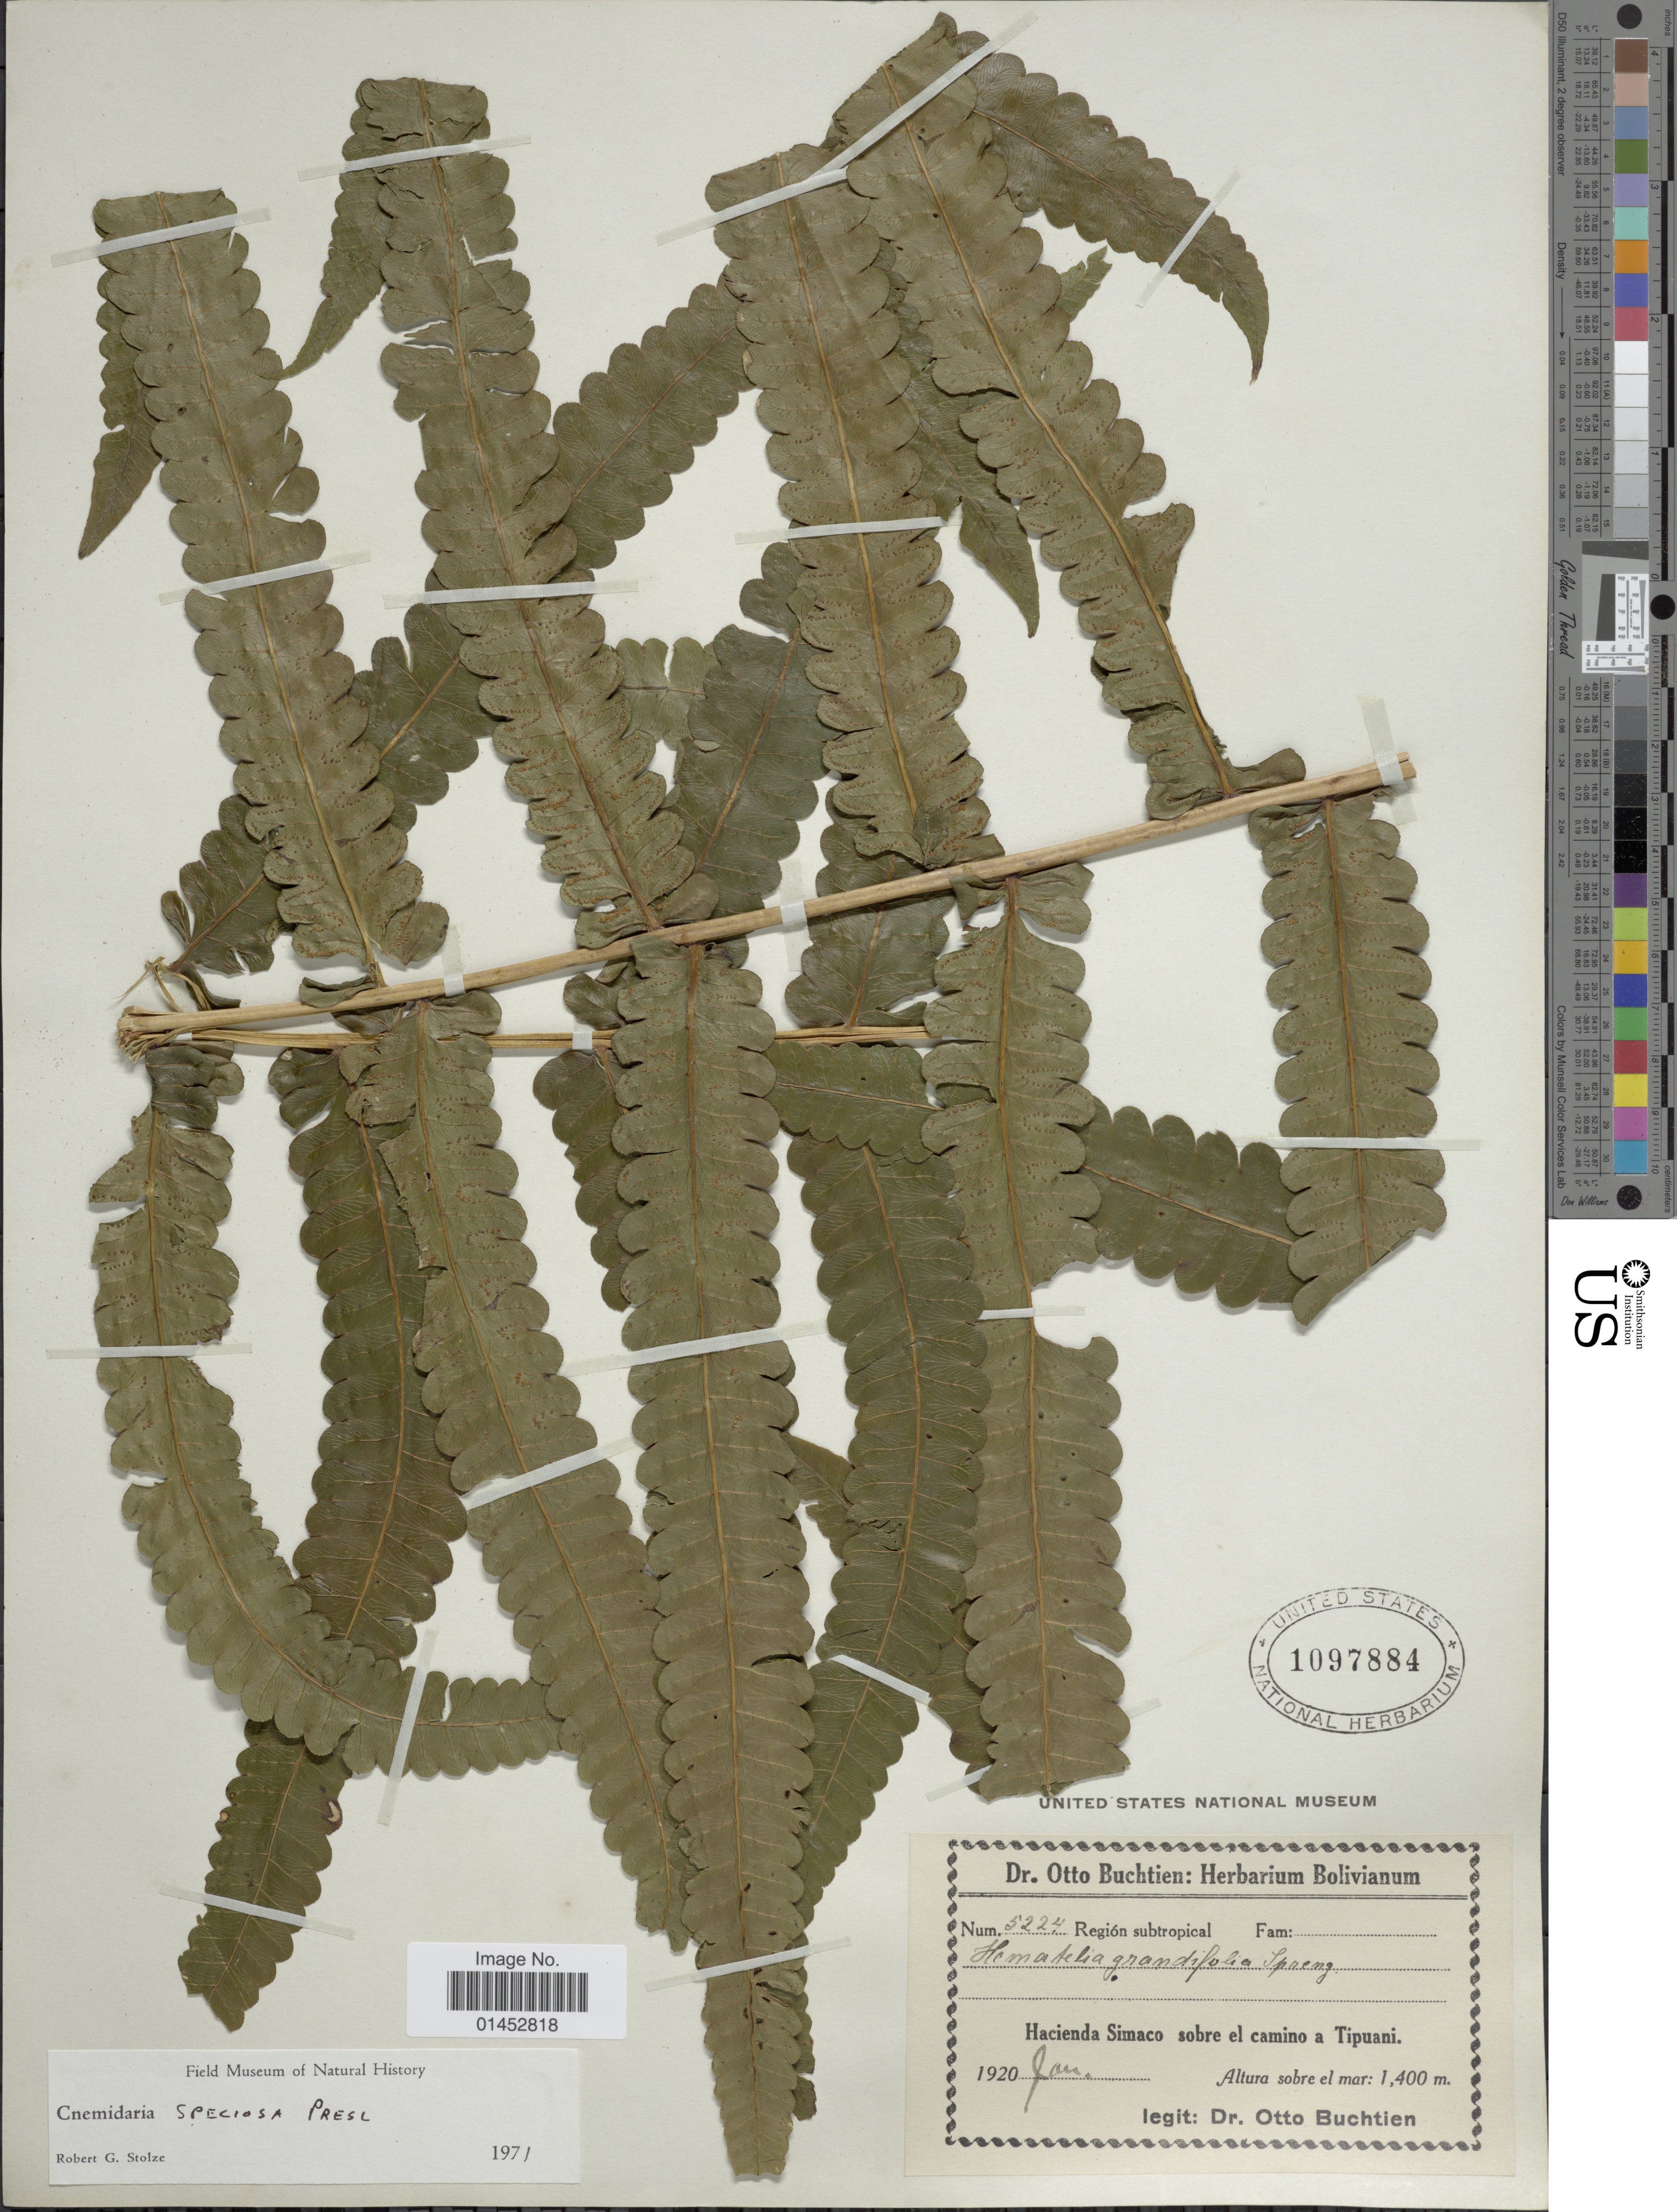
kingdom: Plantae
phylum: Tracheophyta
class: Polypodiopsida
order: Cyatheales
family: Cyatheaceae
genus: Cyathea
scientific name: Cyathea speciosa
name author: Humb. & Bonpl. ex Willd.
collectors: T. Henkel & M. Chin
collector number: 331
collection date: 1992-12-06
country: Guyana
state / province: Cuyuni-Mazaruni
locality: Region: Cuyuni-Mazaruni. 8-10 km N Bartica, 1-3 km W of Essequibo River banks, from Wolga-Kiriku Creek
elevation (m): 0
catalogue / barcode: US 3295814